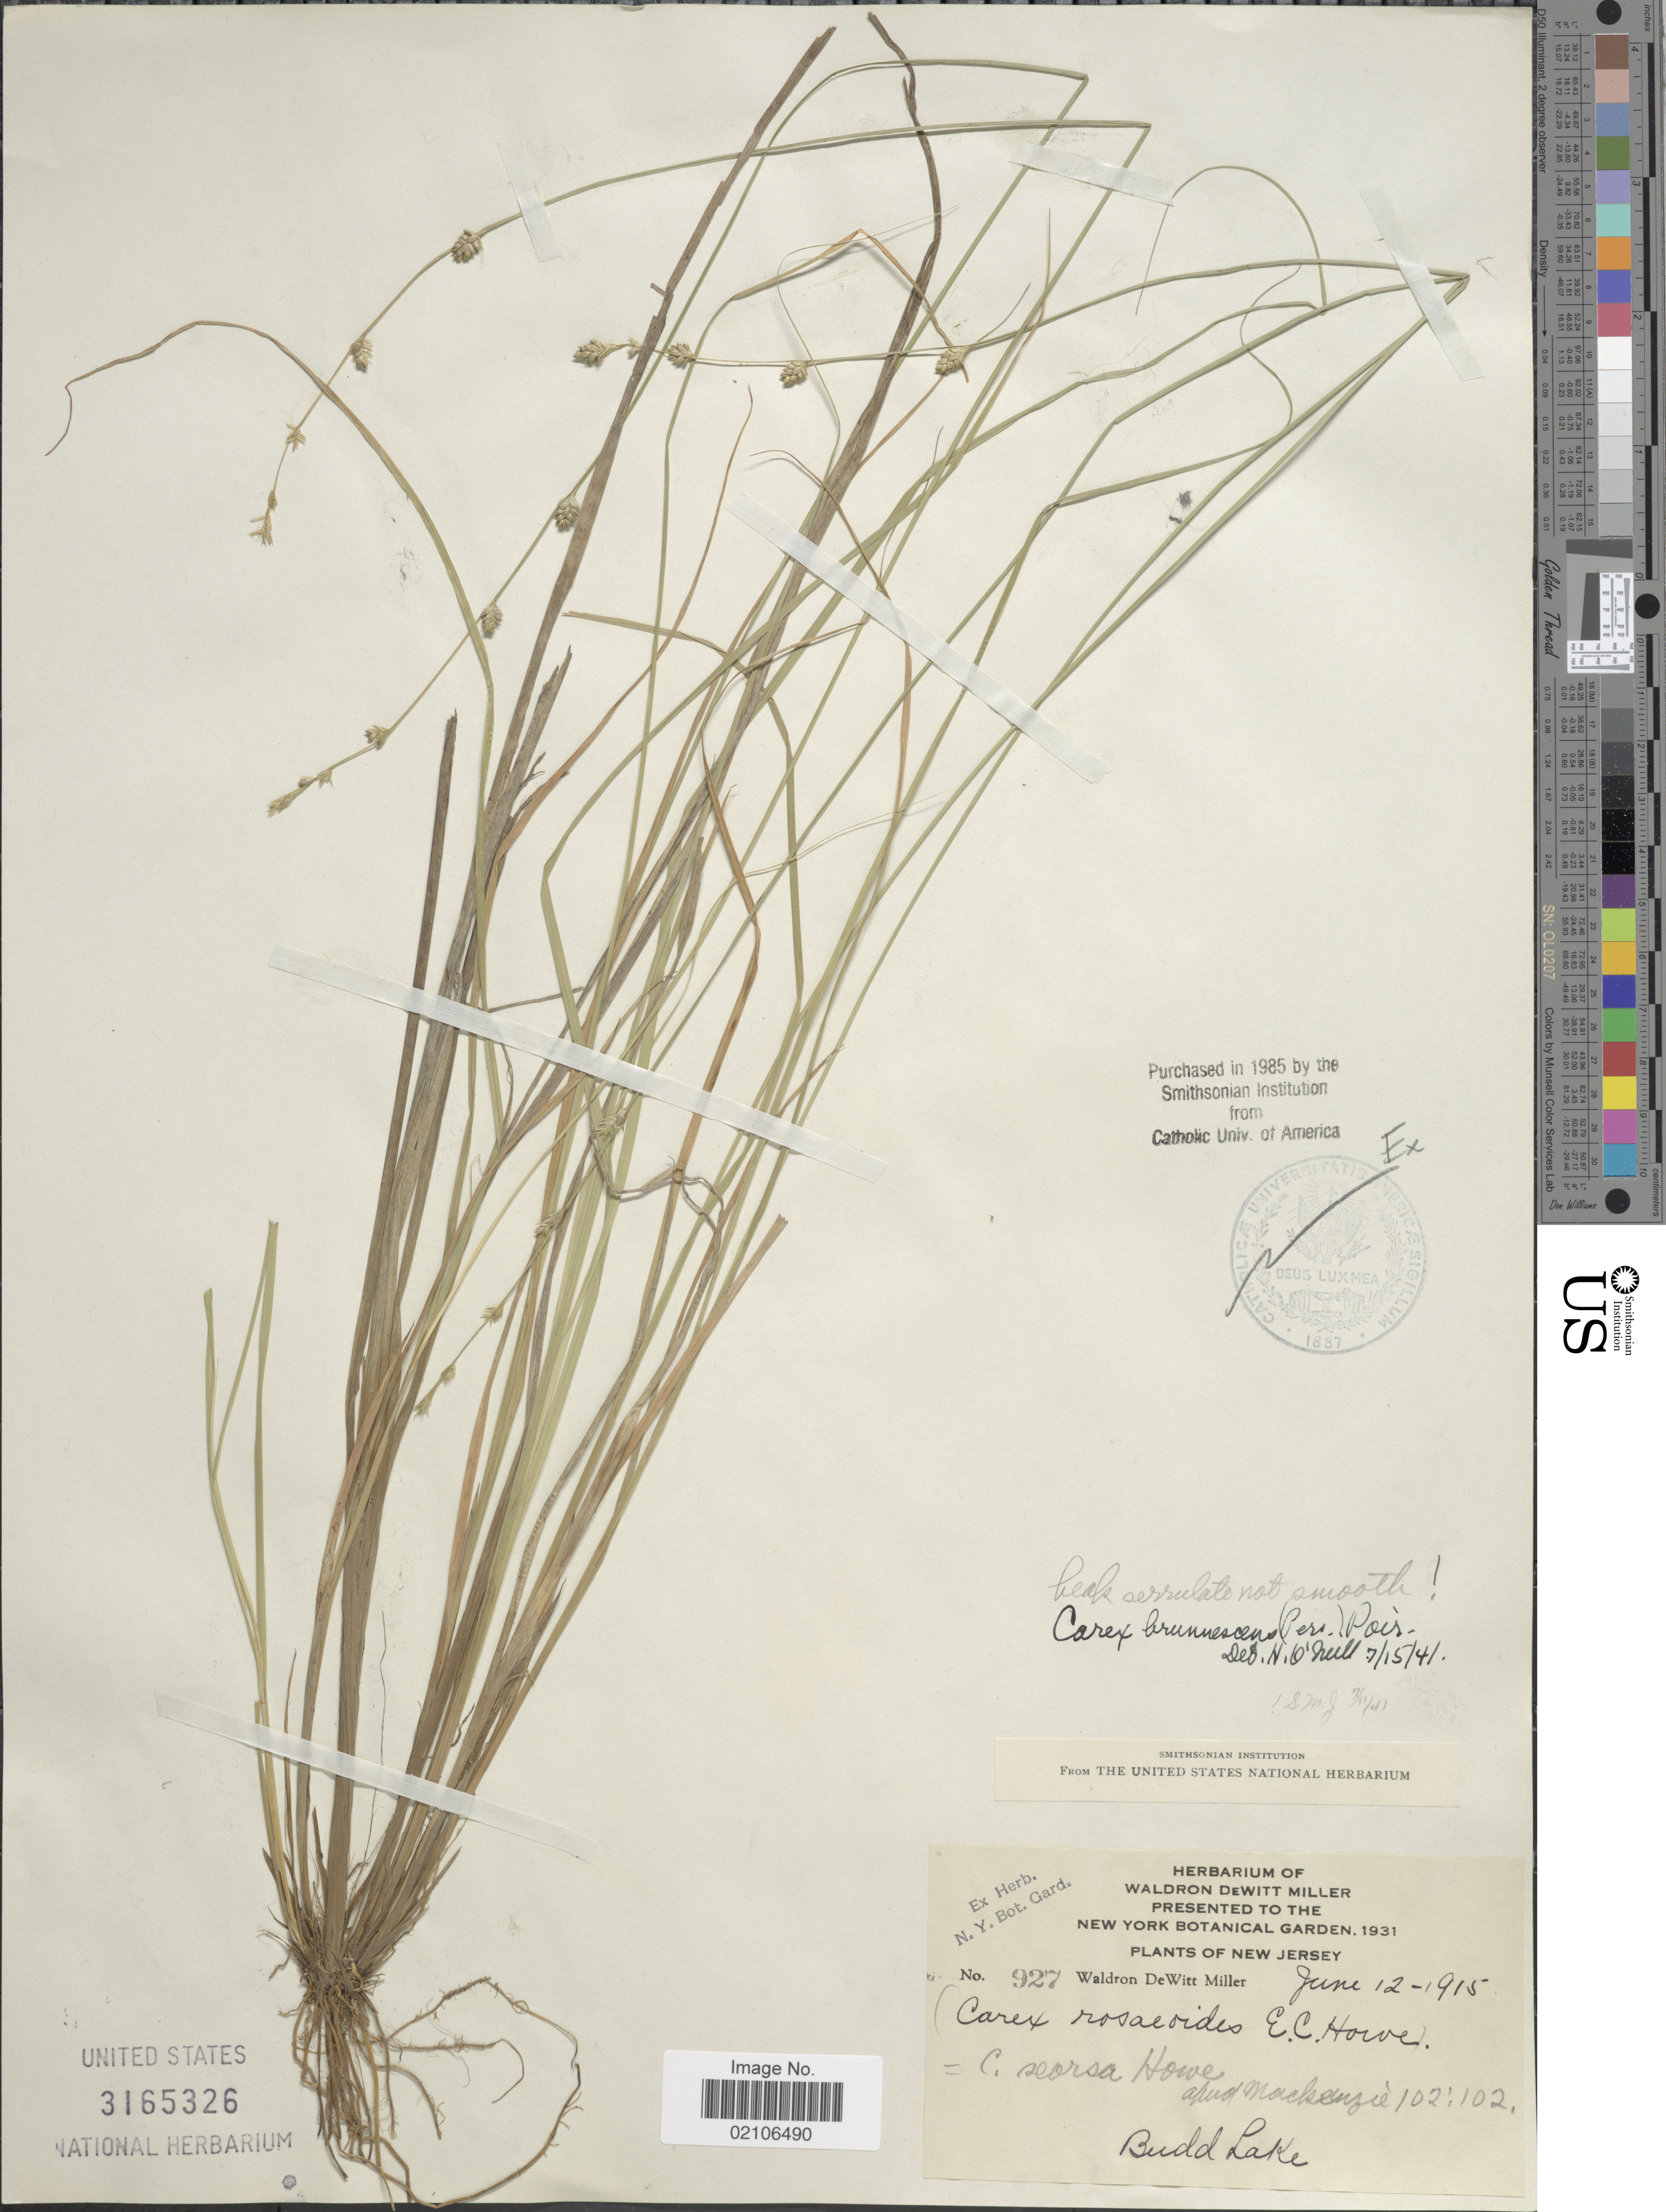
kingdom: Plantae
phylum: Tracheophyta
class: Liliopsida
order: Poales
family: Cyperaceae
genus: Carex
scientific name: Carex brunnescens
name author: (Pers.) Poir.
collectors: W. Miller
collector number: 927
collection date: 1915-06-12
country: United States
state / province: New Jersey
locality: Budd Lake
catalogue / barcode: US 3165326